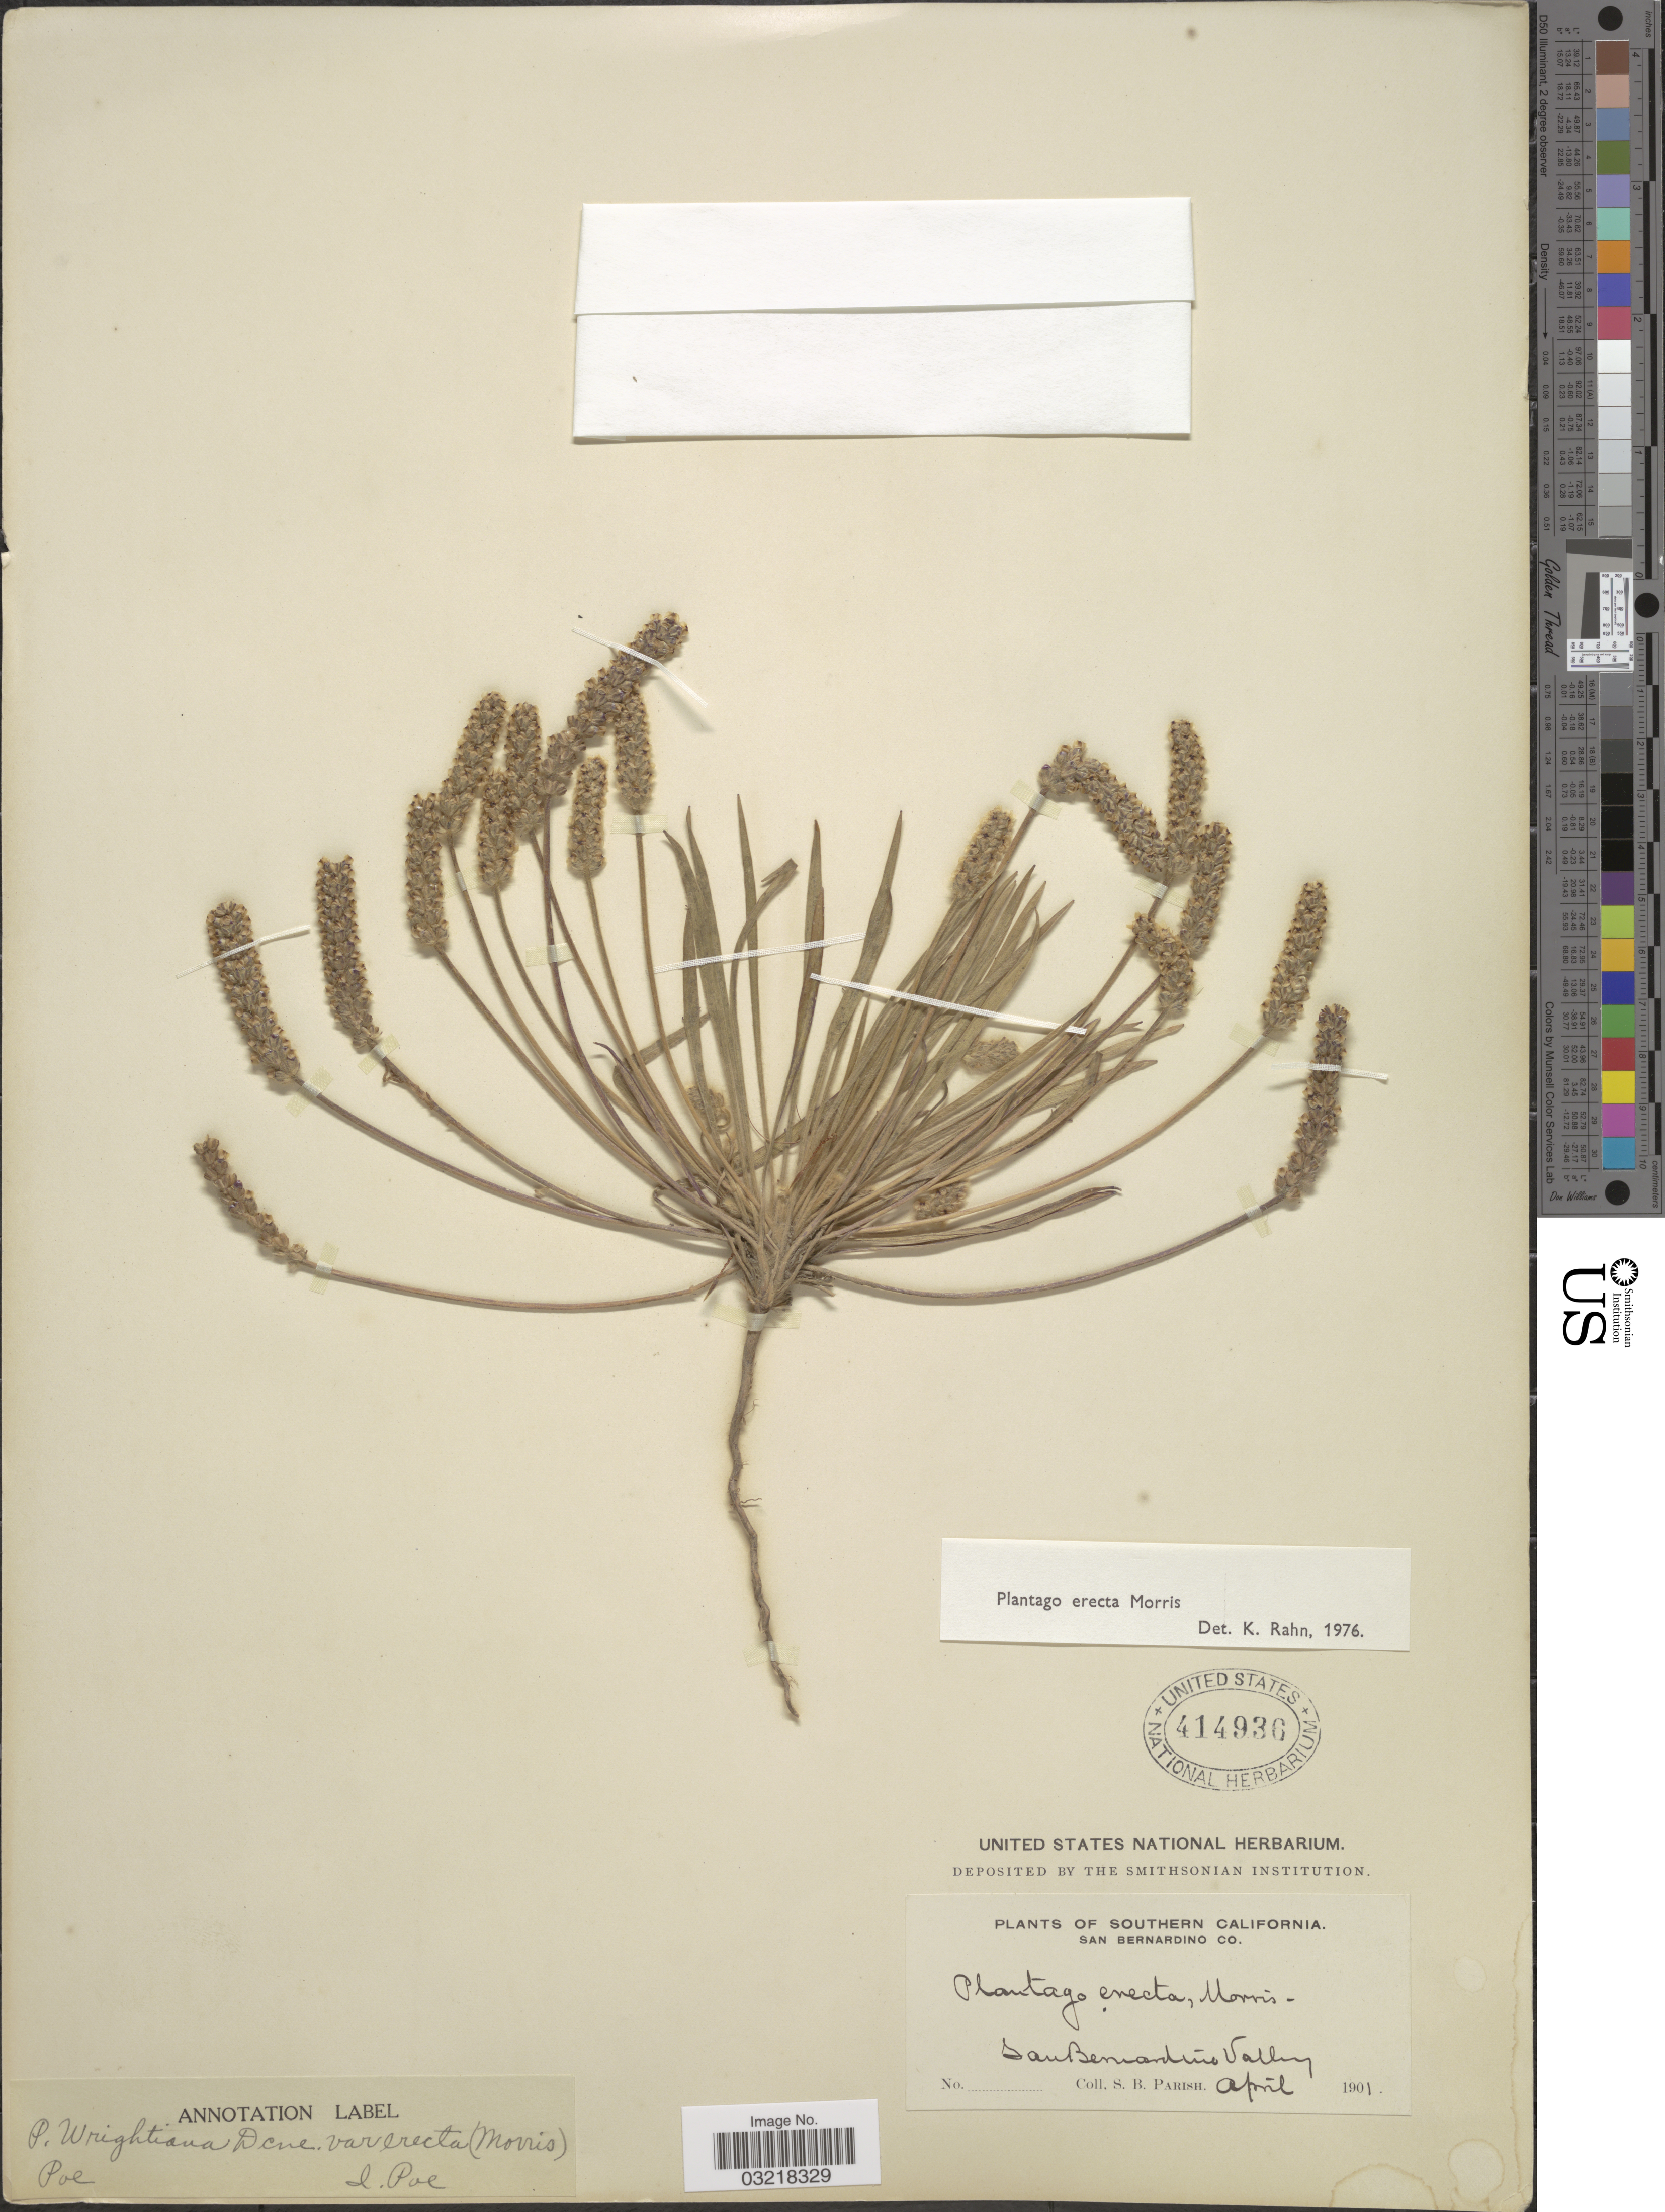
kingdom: Plantae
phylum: Tracheophyta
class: Magnoliopsida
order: Lamiales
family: Plantaginaceae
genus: Plantago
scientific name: Plantago erecta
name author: Morris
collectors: S. B. Parish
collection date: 1901-04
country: United States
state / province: California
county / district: San Bernardino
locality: Southern California. San Bernardino Co. San Bernardino Valley.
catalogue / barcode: US 414936